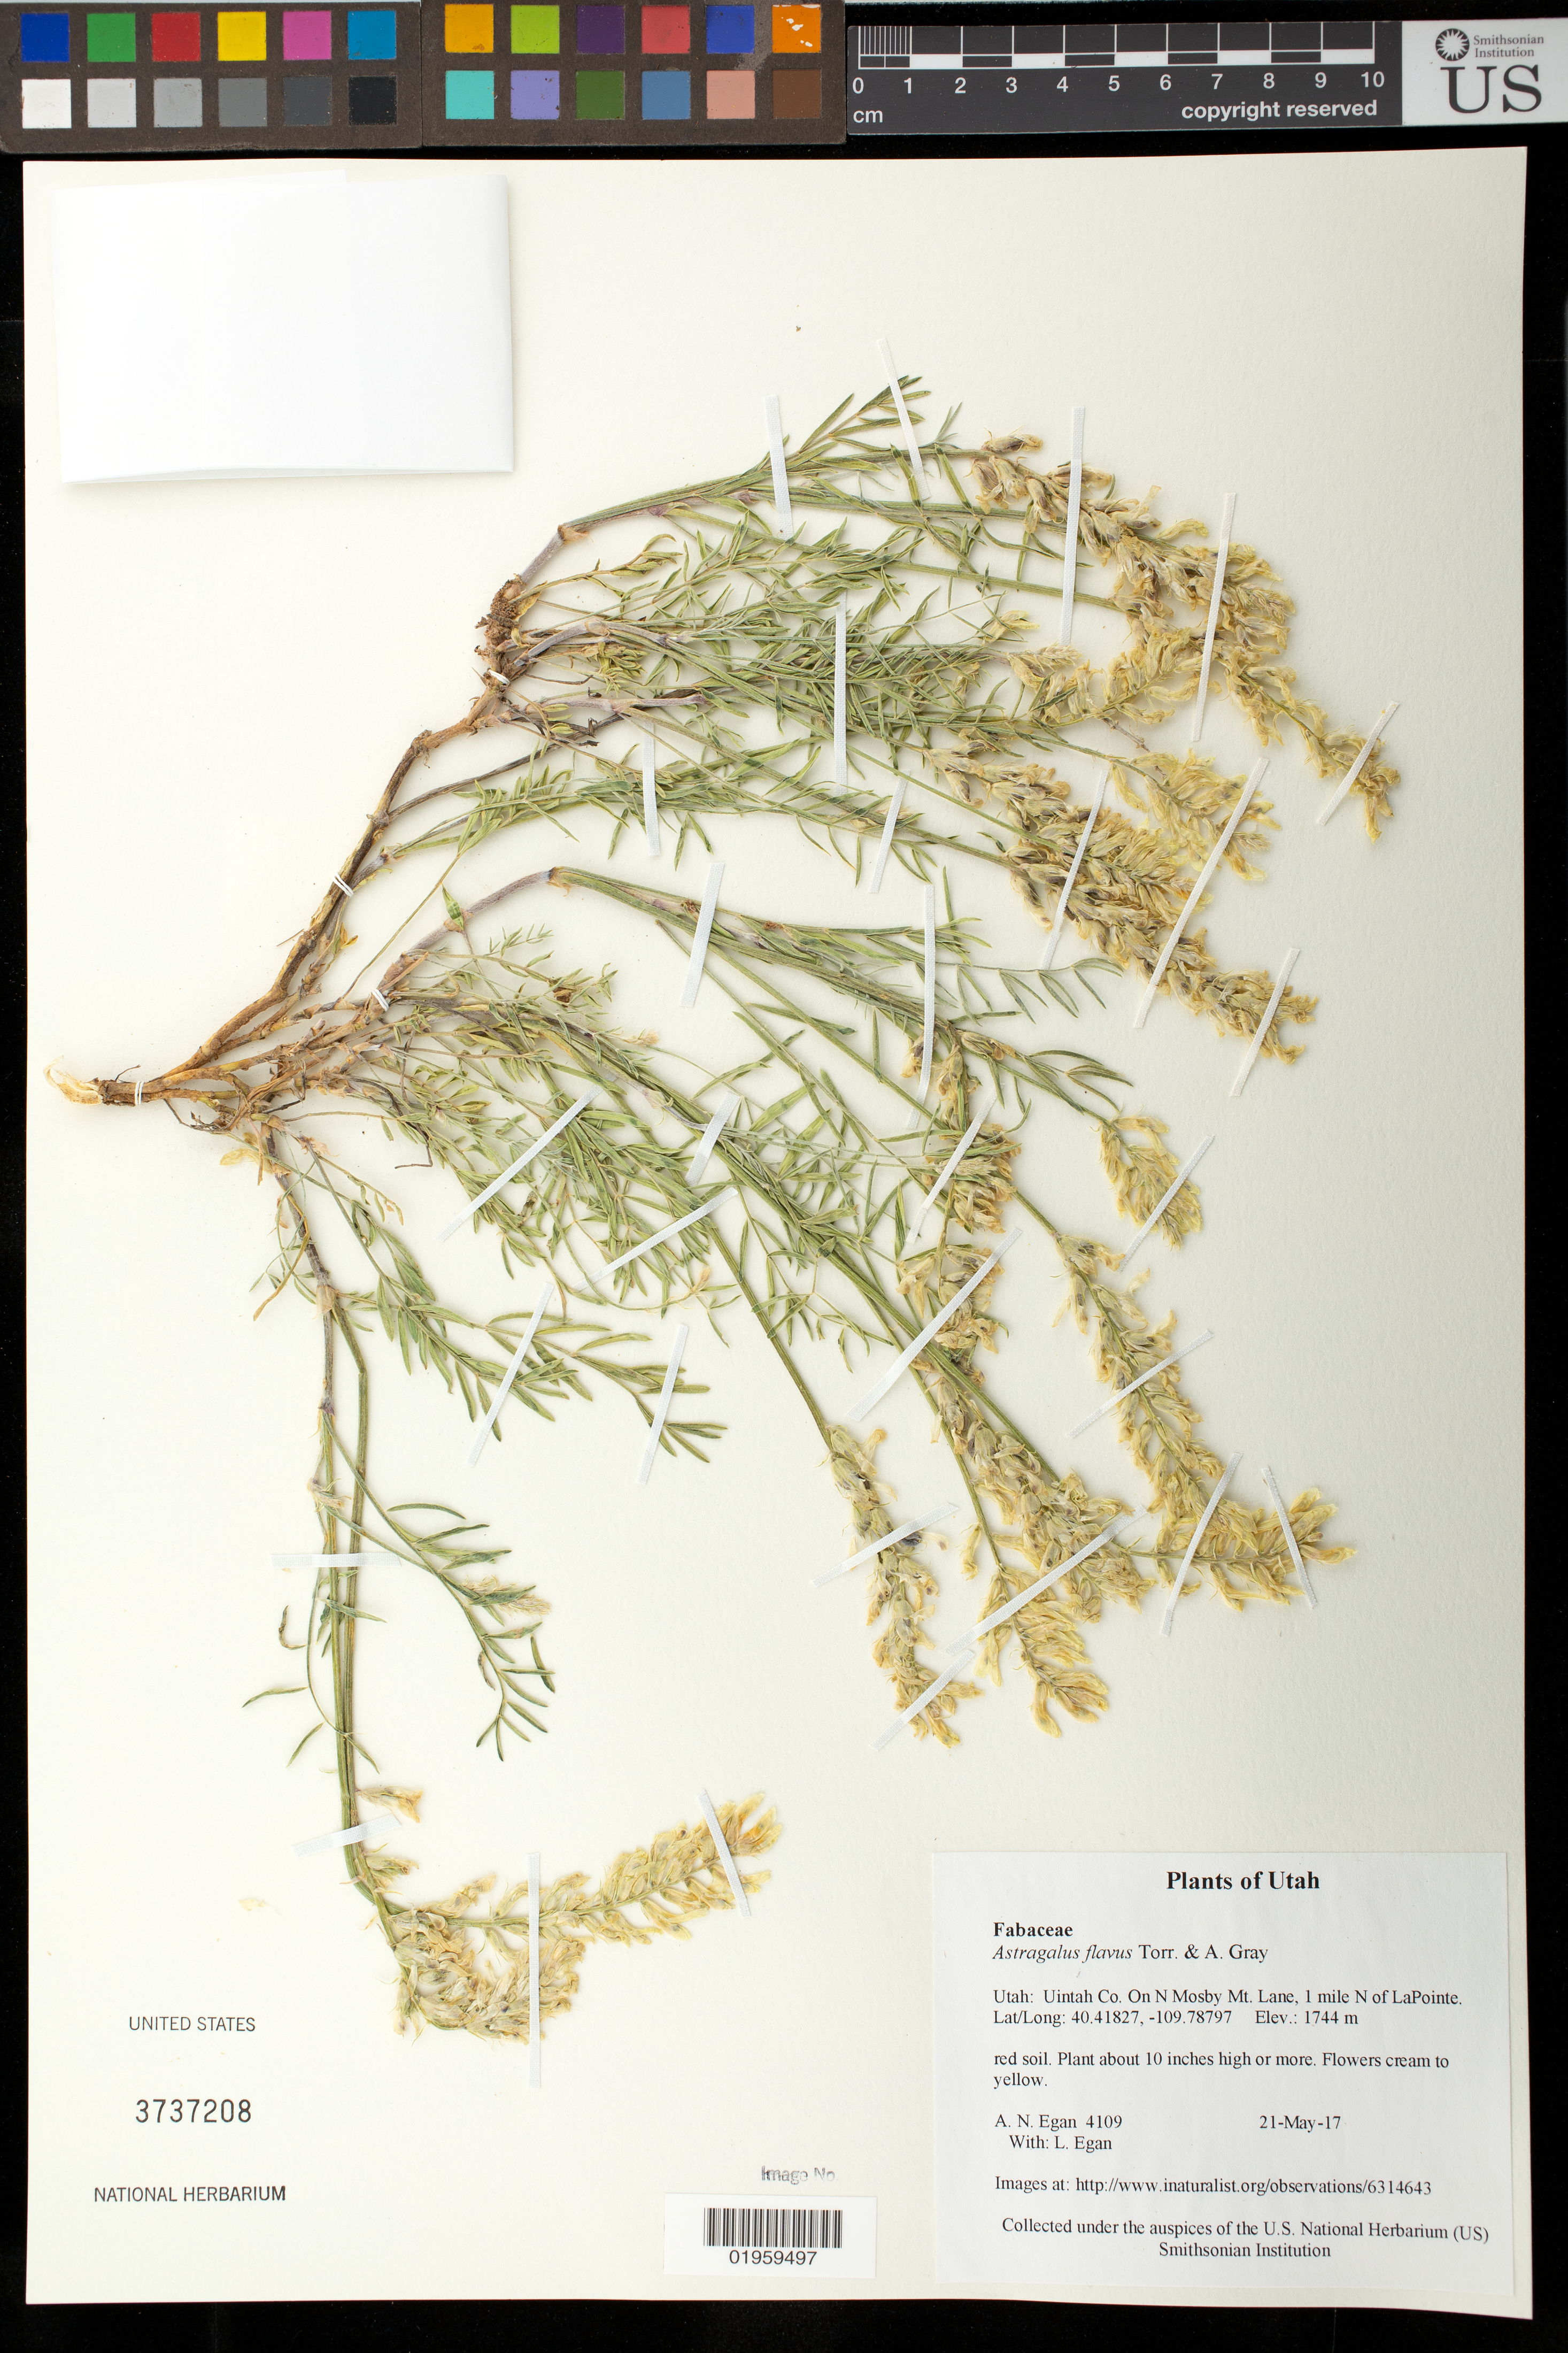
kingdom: Plantae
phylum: Tracheophyta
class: Magnoliopsida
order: Fabales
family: Fabaceae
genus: Astragalus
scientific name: Astragalus flavus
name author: Torr. & A. Gray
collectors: A. N. Egan & L. Egan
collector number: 4109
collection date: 2017-05-21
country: United States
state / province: Utah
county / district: Uintah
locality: On N Mosby Mt. Lane, 1 mile N of LaPointe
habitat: red soil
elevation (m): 1744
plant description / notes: http://www.inaturalist.org/observations/6314643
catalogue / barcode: US 3737208